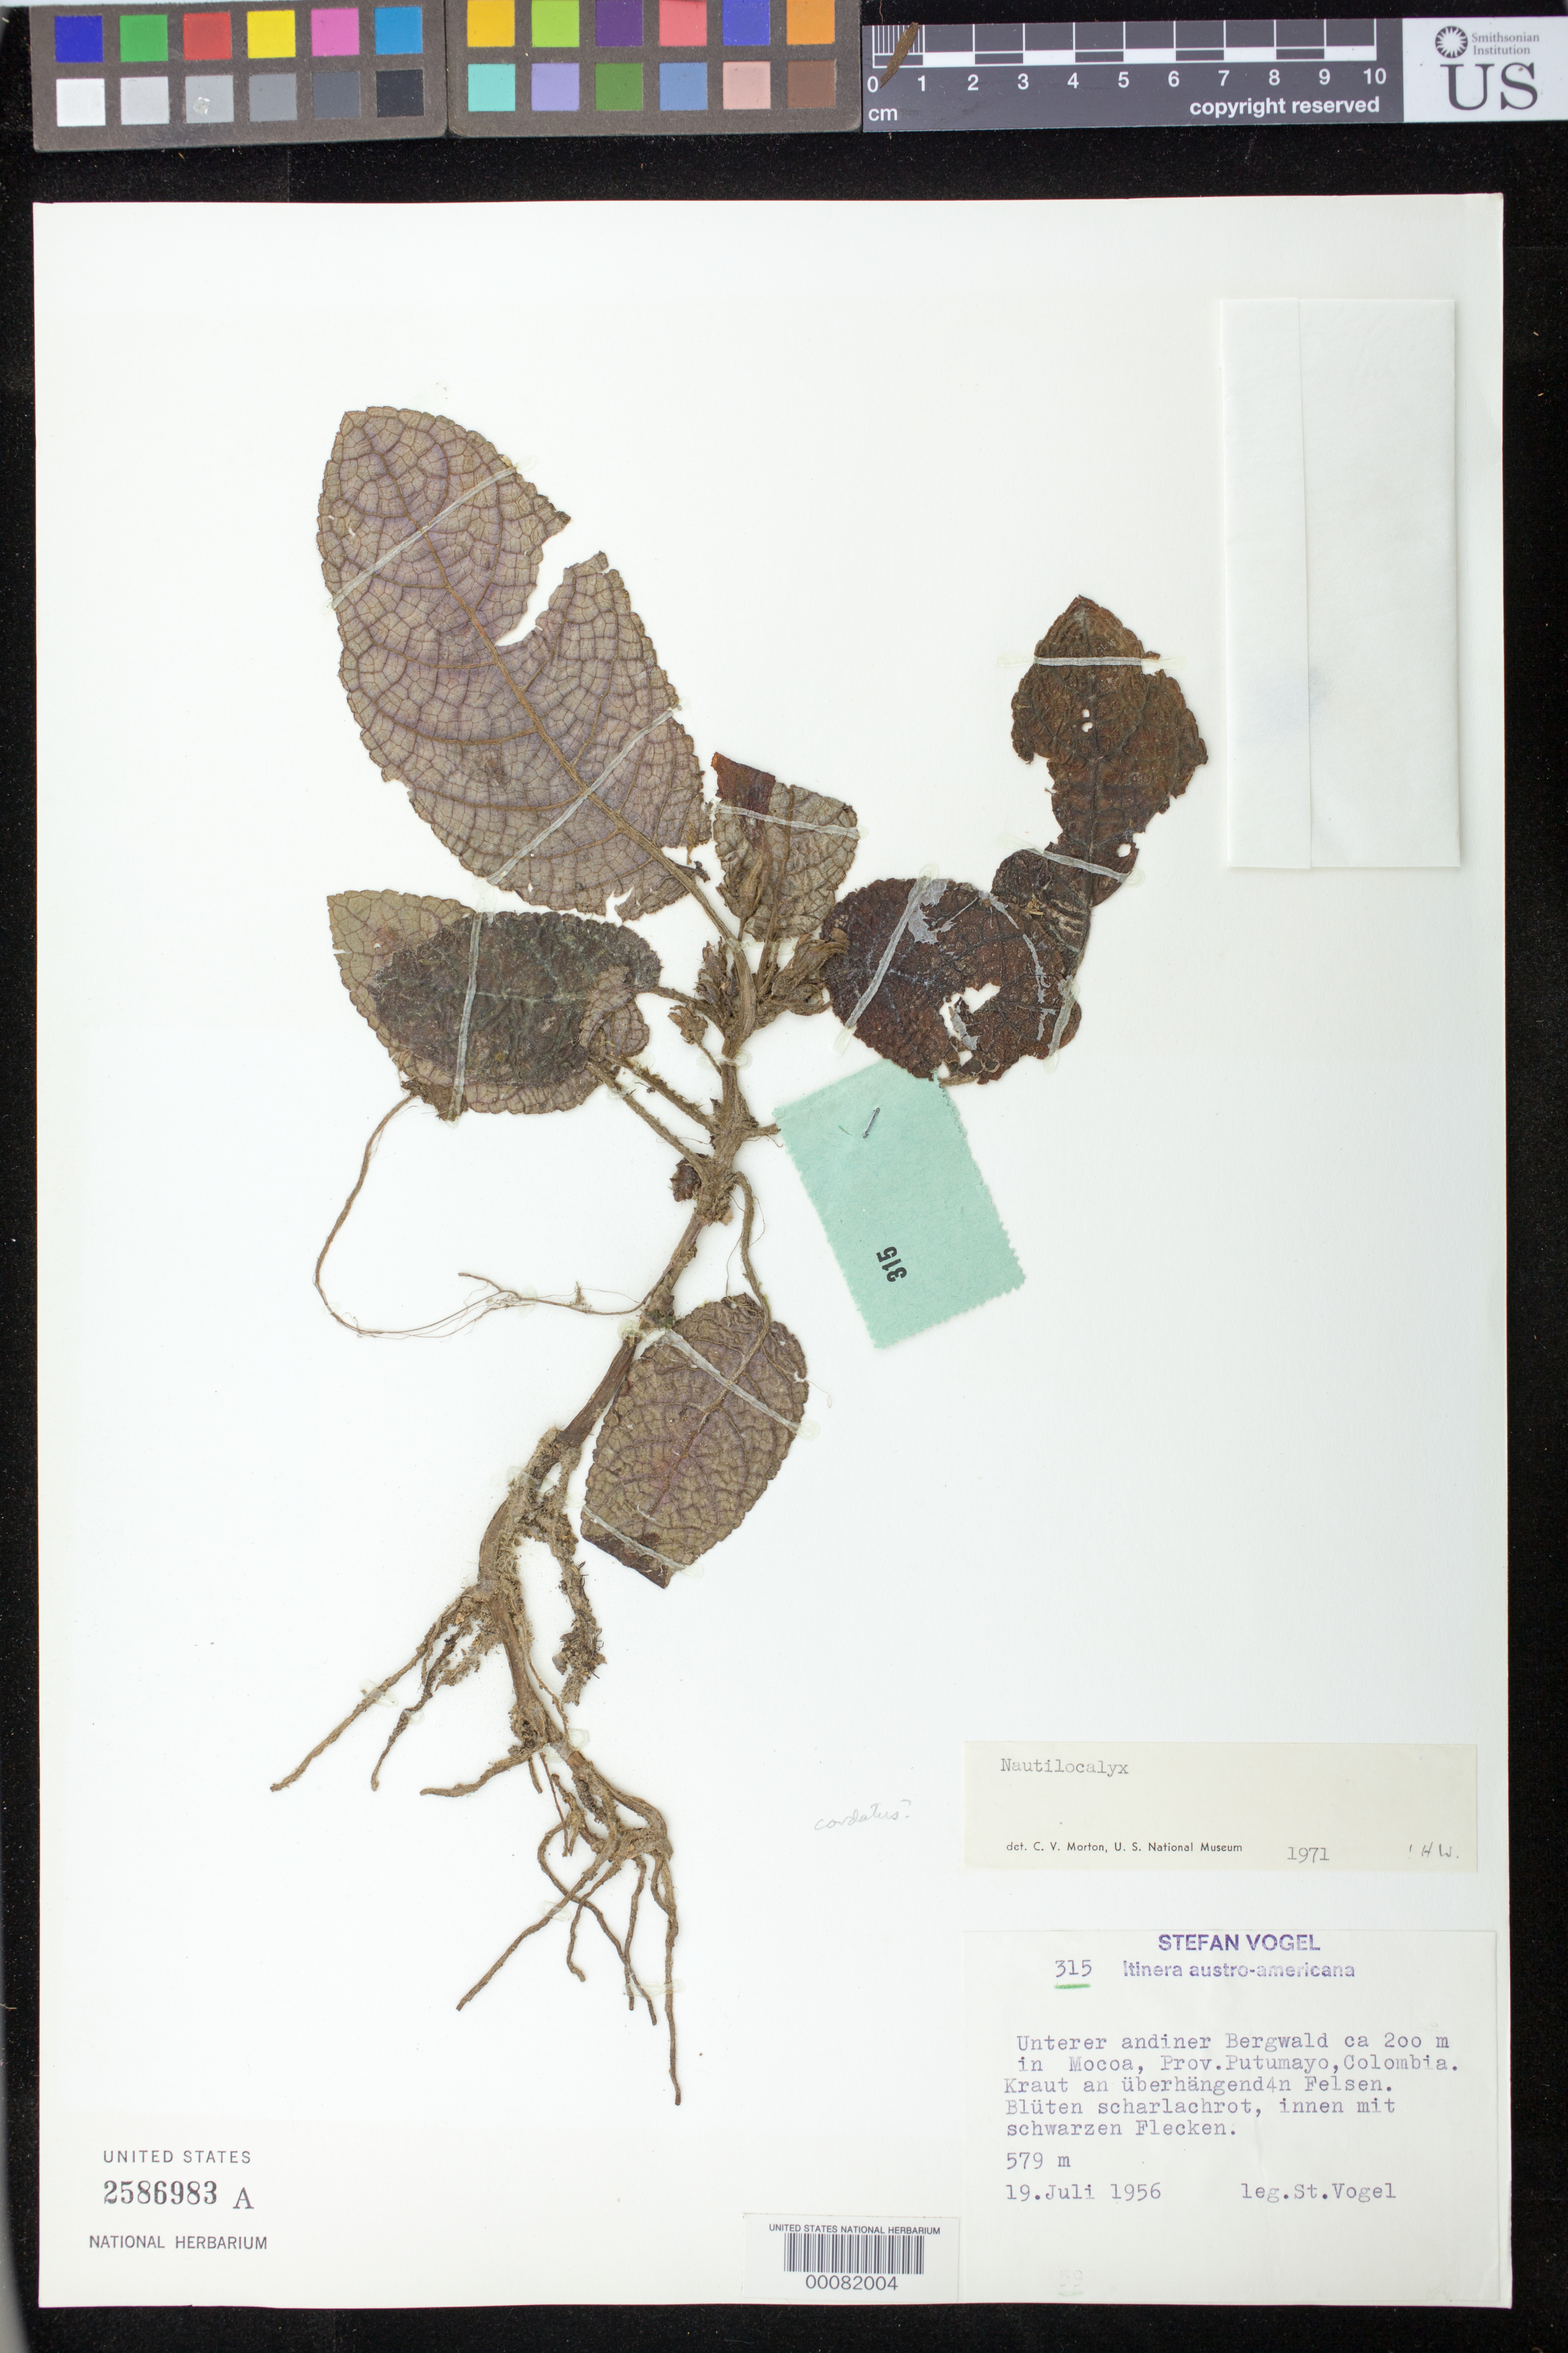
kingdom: Plantae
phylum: Tracheophyta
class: Magnoliopsida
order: Lamiales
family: Gesneriaceae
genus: Nautilocalyx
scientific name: Nautilocalyx sp.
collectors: S. Vogel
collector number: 315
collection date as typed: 19 Jul 1956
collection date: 1956-07-19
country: Colombia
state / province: Putumayo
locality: In Mocoa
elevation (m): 579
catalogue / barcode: US 2586983A